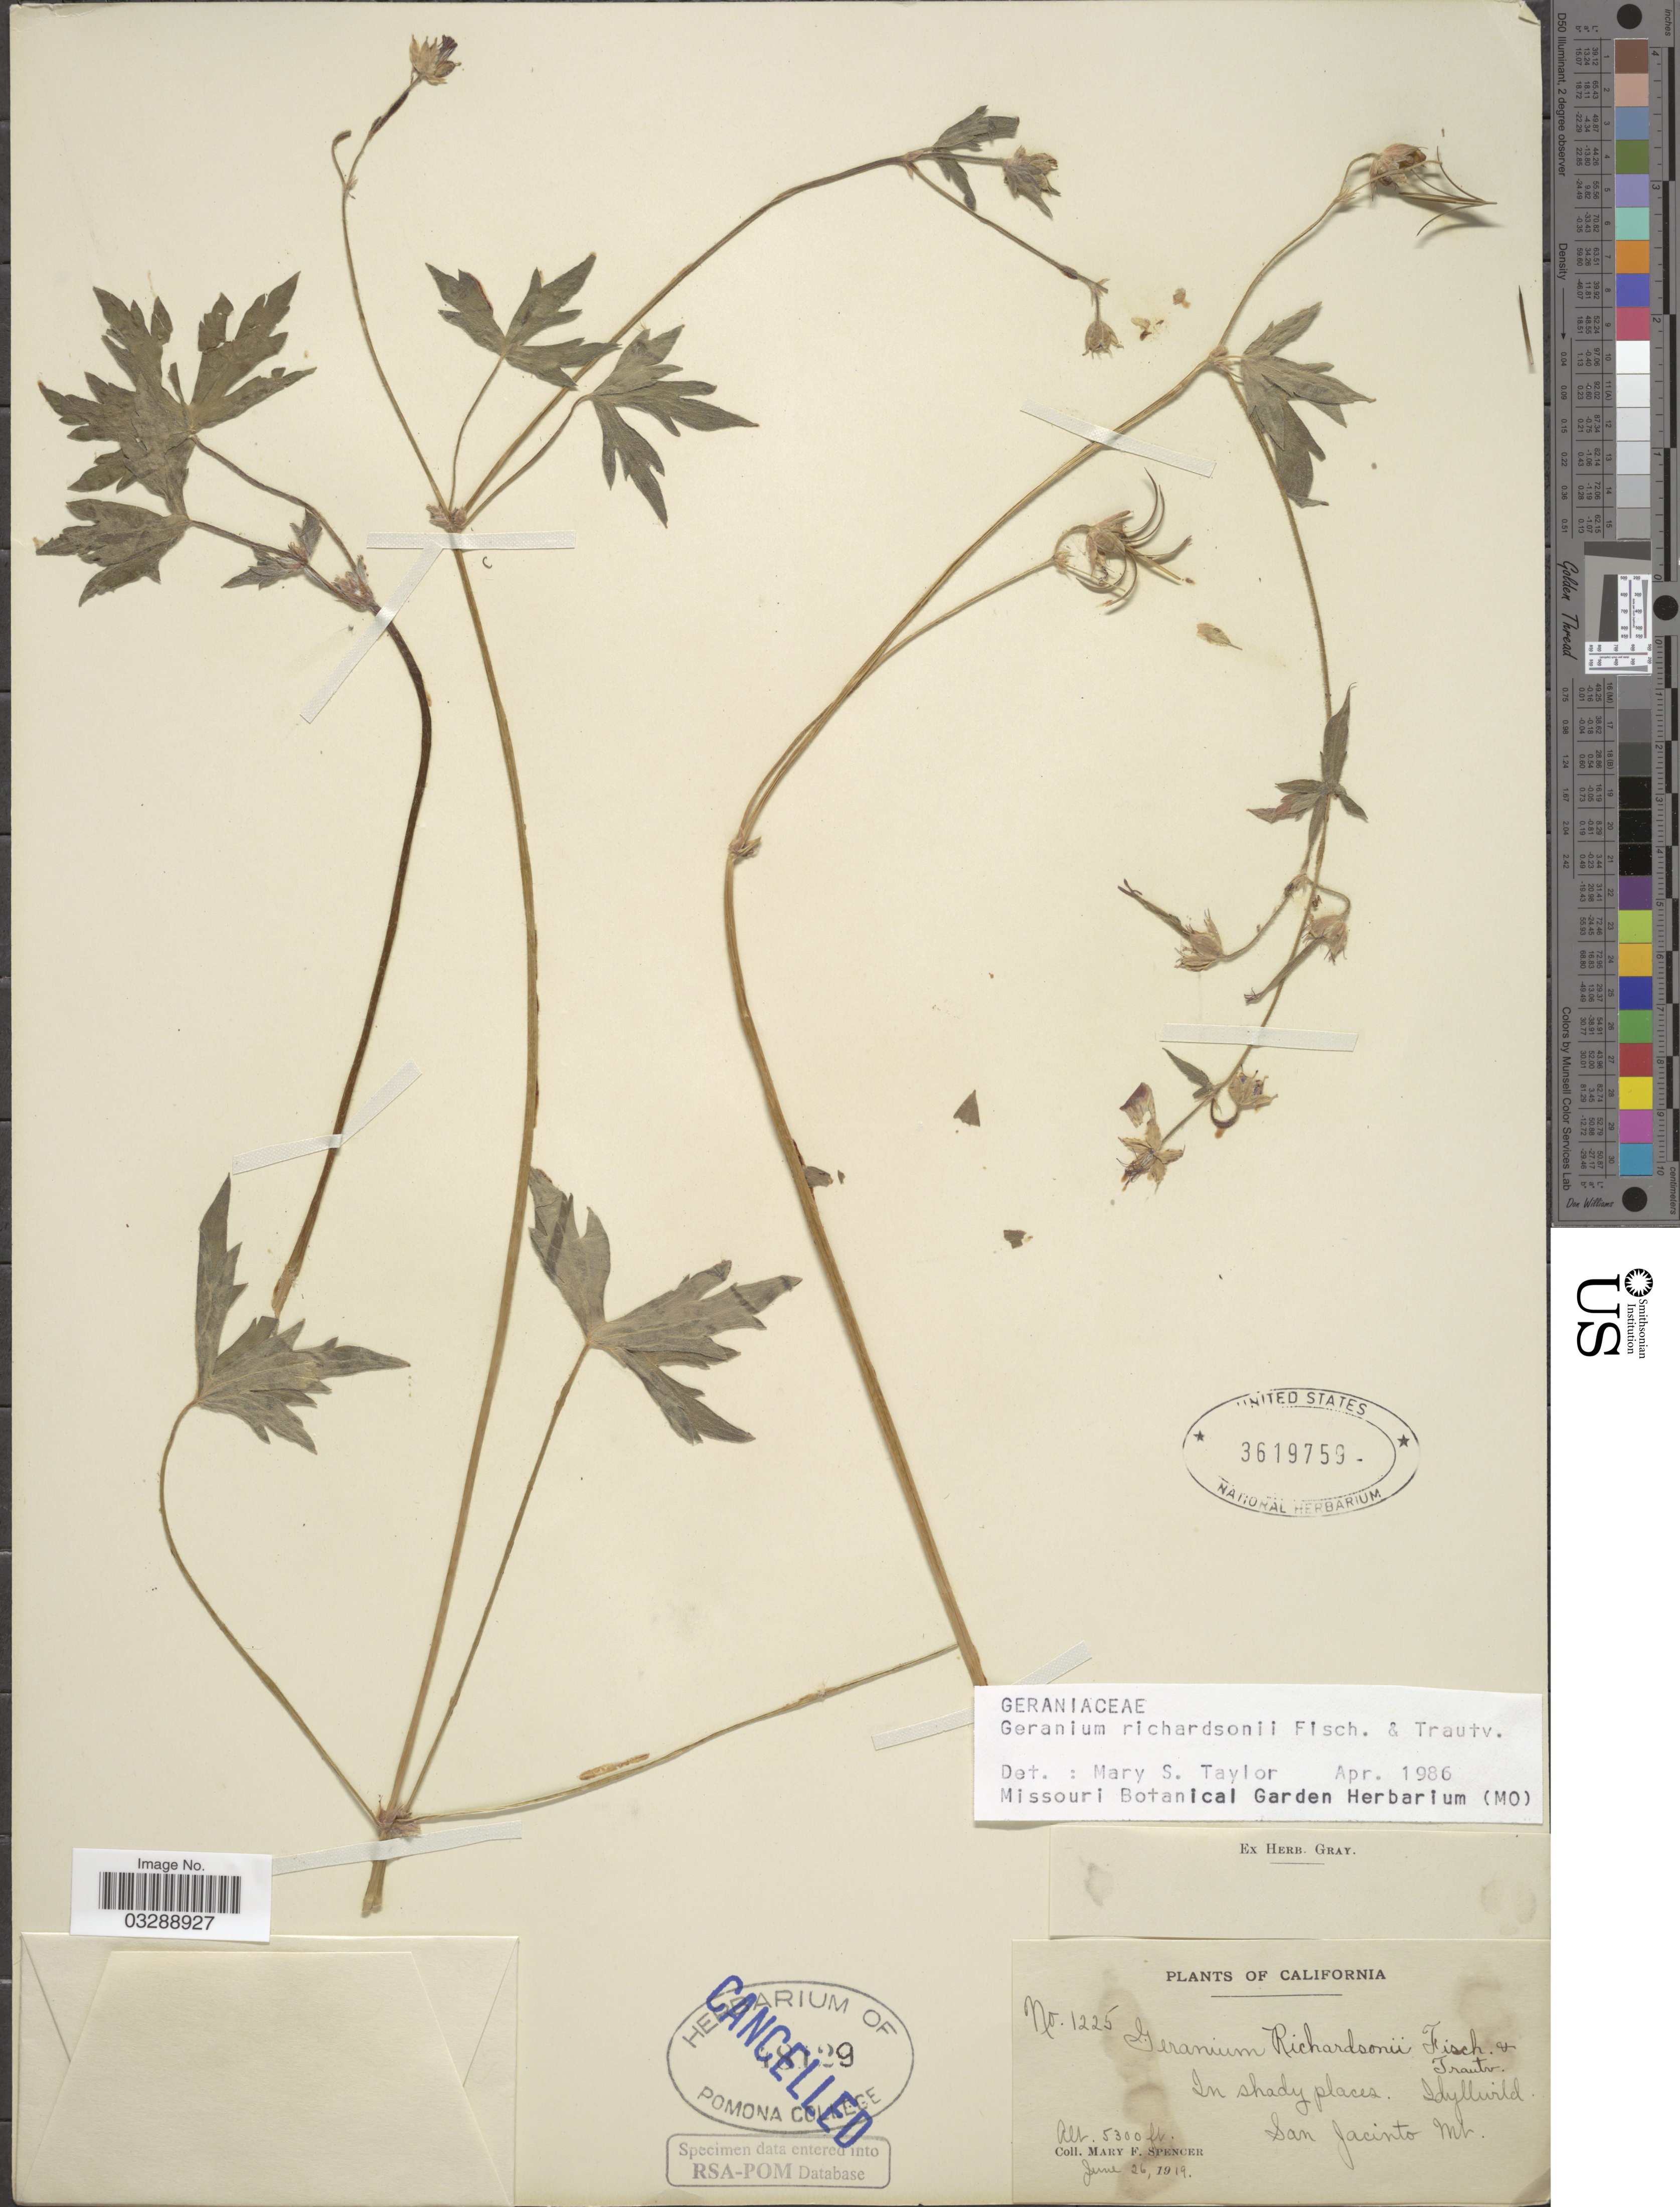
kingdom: Plantae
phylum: Tracheophyta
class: Magnoliopsida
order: Geraniales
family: Geraniaceae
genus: Geranium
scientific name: Geranium richardsonii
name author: Fisch. & Trautv.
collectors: M. Spencer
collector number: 1225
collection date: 1919-06-26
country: United States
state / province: California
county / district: Riverside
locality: Idyllwild. San Jacinto Mt.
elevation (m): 1615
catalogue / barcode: US 3619759